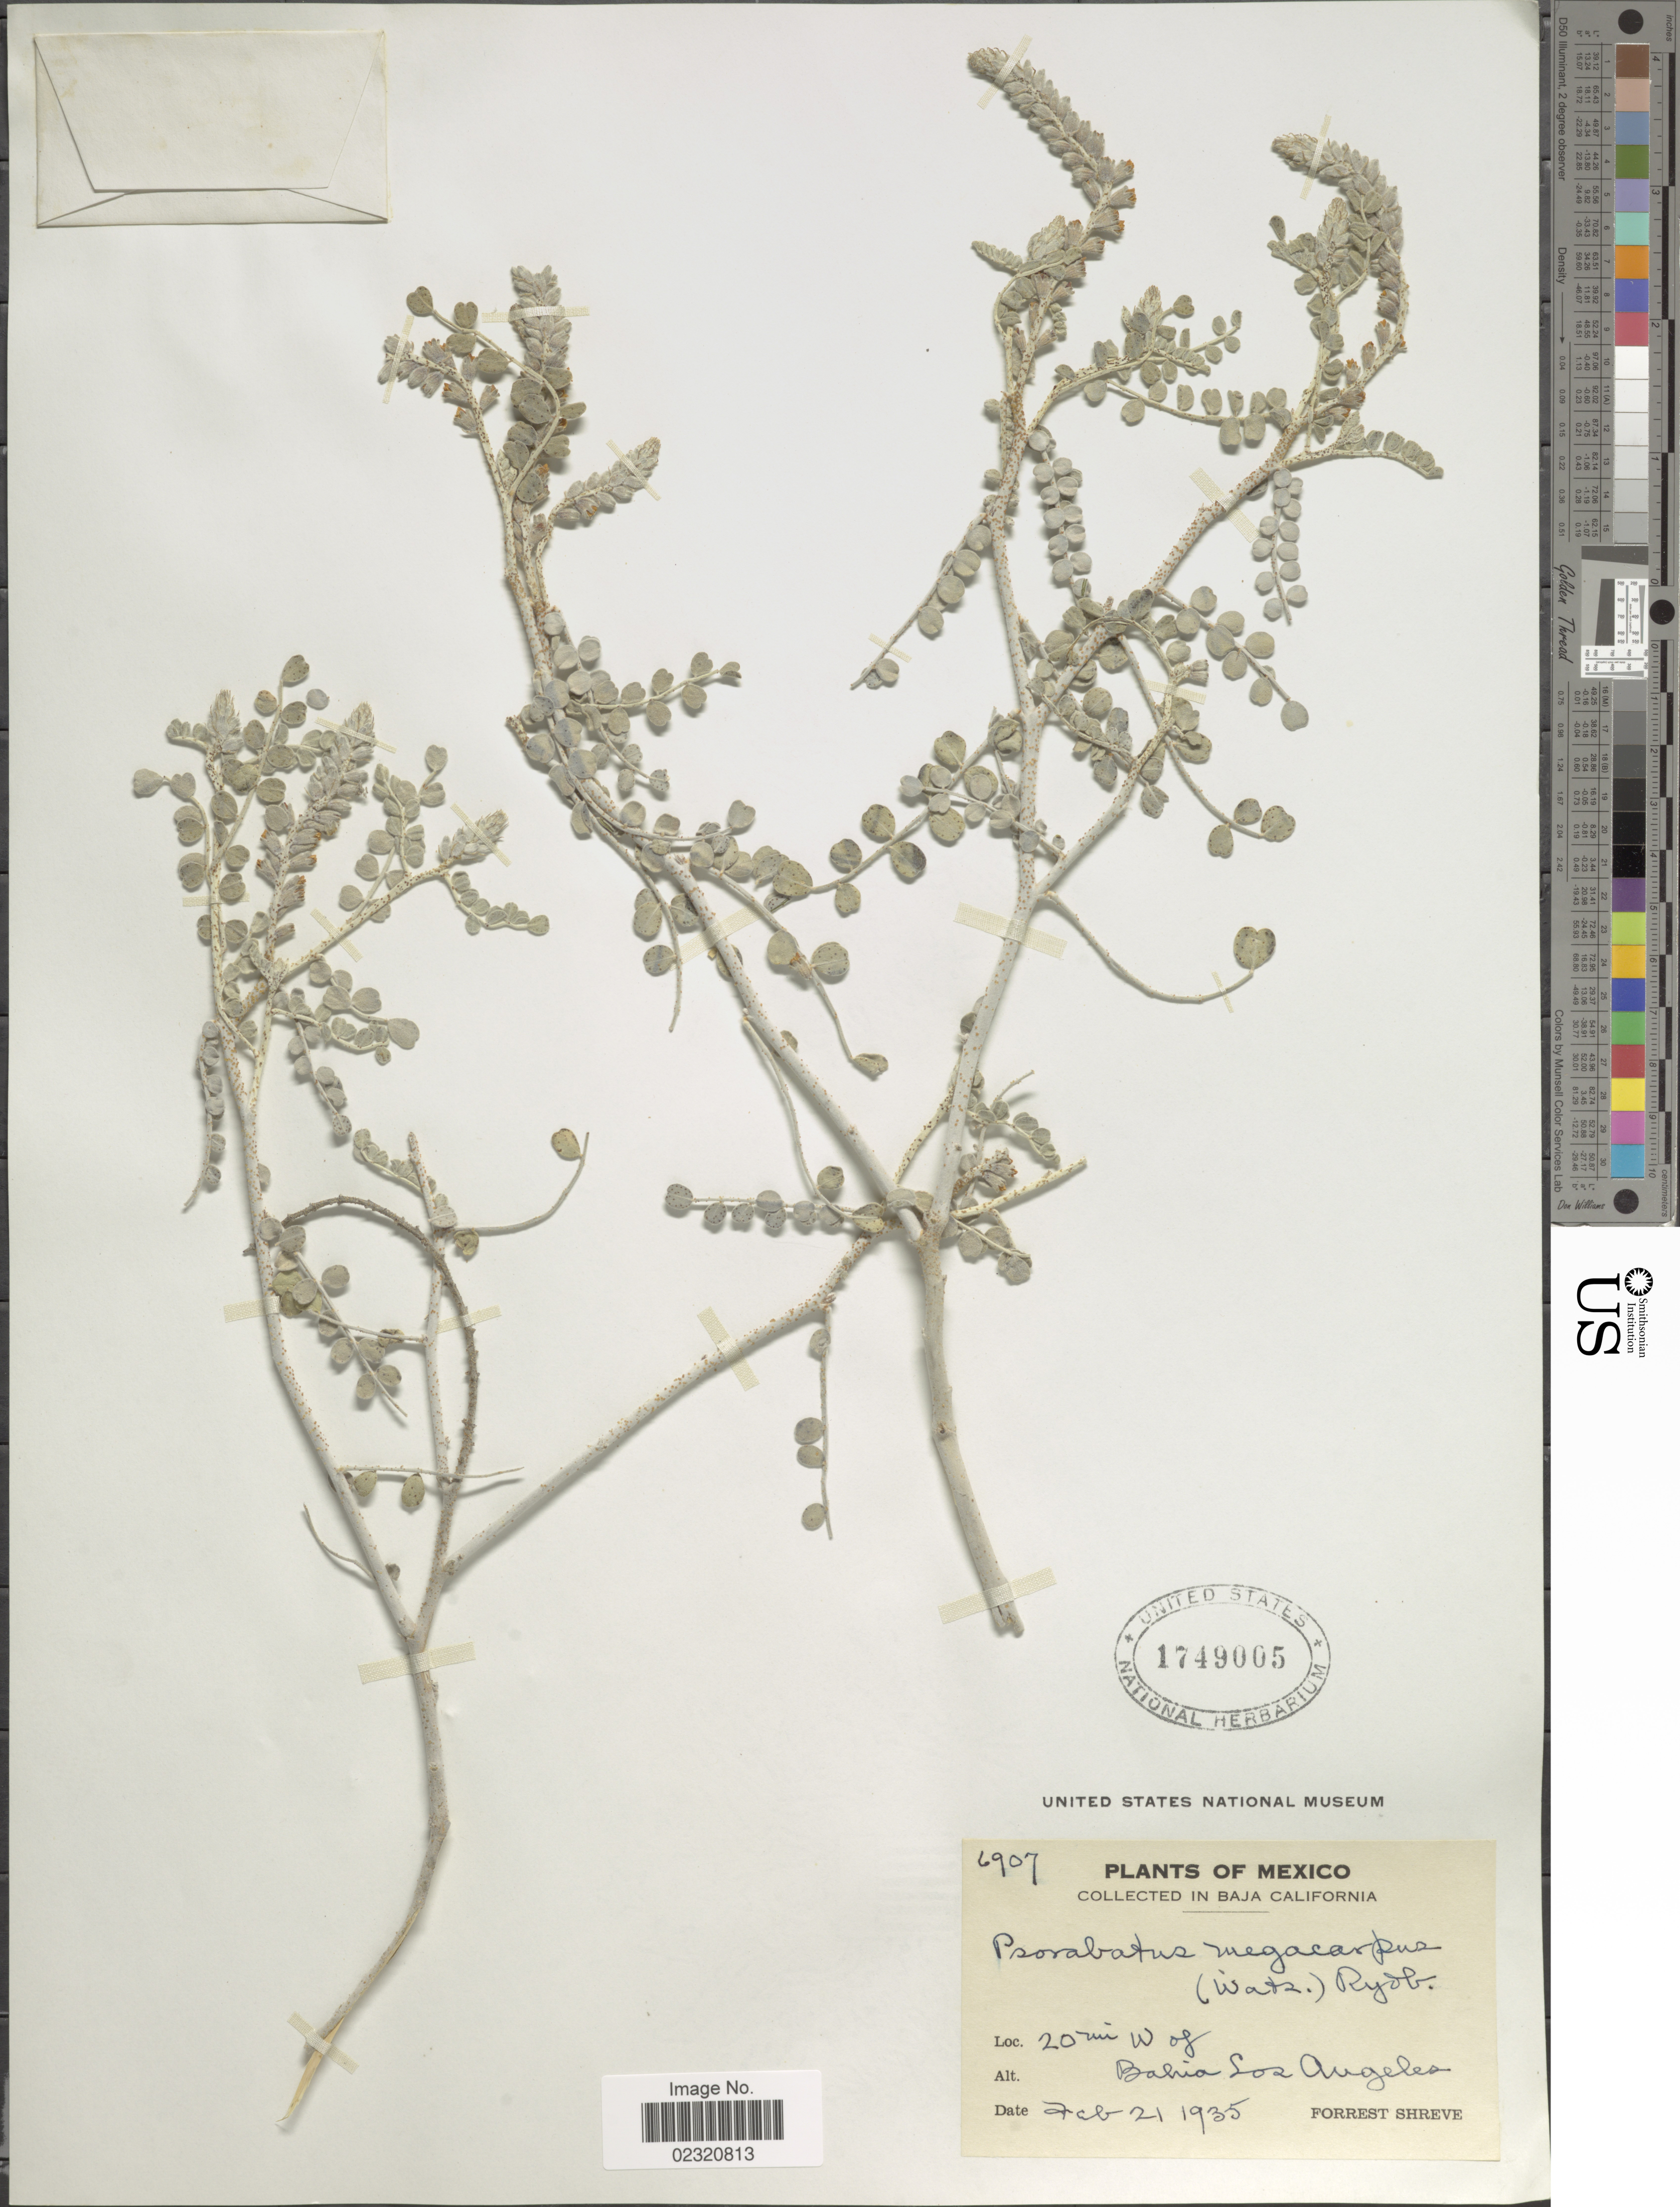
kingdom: Plantae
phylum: Tracheophyta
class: Magnoliopsida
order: Fabales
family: Fabaceae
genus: Errazurizia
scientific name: Errazurizia megacarpa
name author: I.M. Johnst.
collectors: F. Shreve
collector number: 6907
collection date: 1935-02-21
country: Mexico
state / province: Baja California Norte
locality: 20 mi. W of Bahia Los Angeles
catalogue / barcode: US 1749005